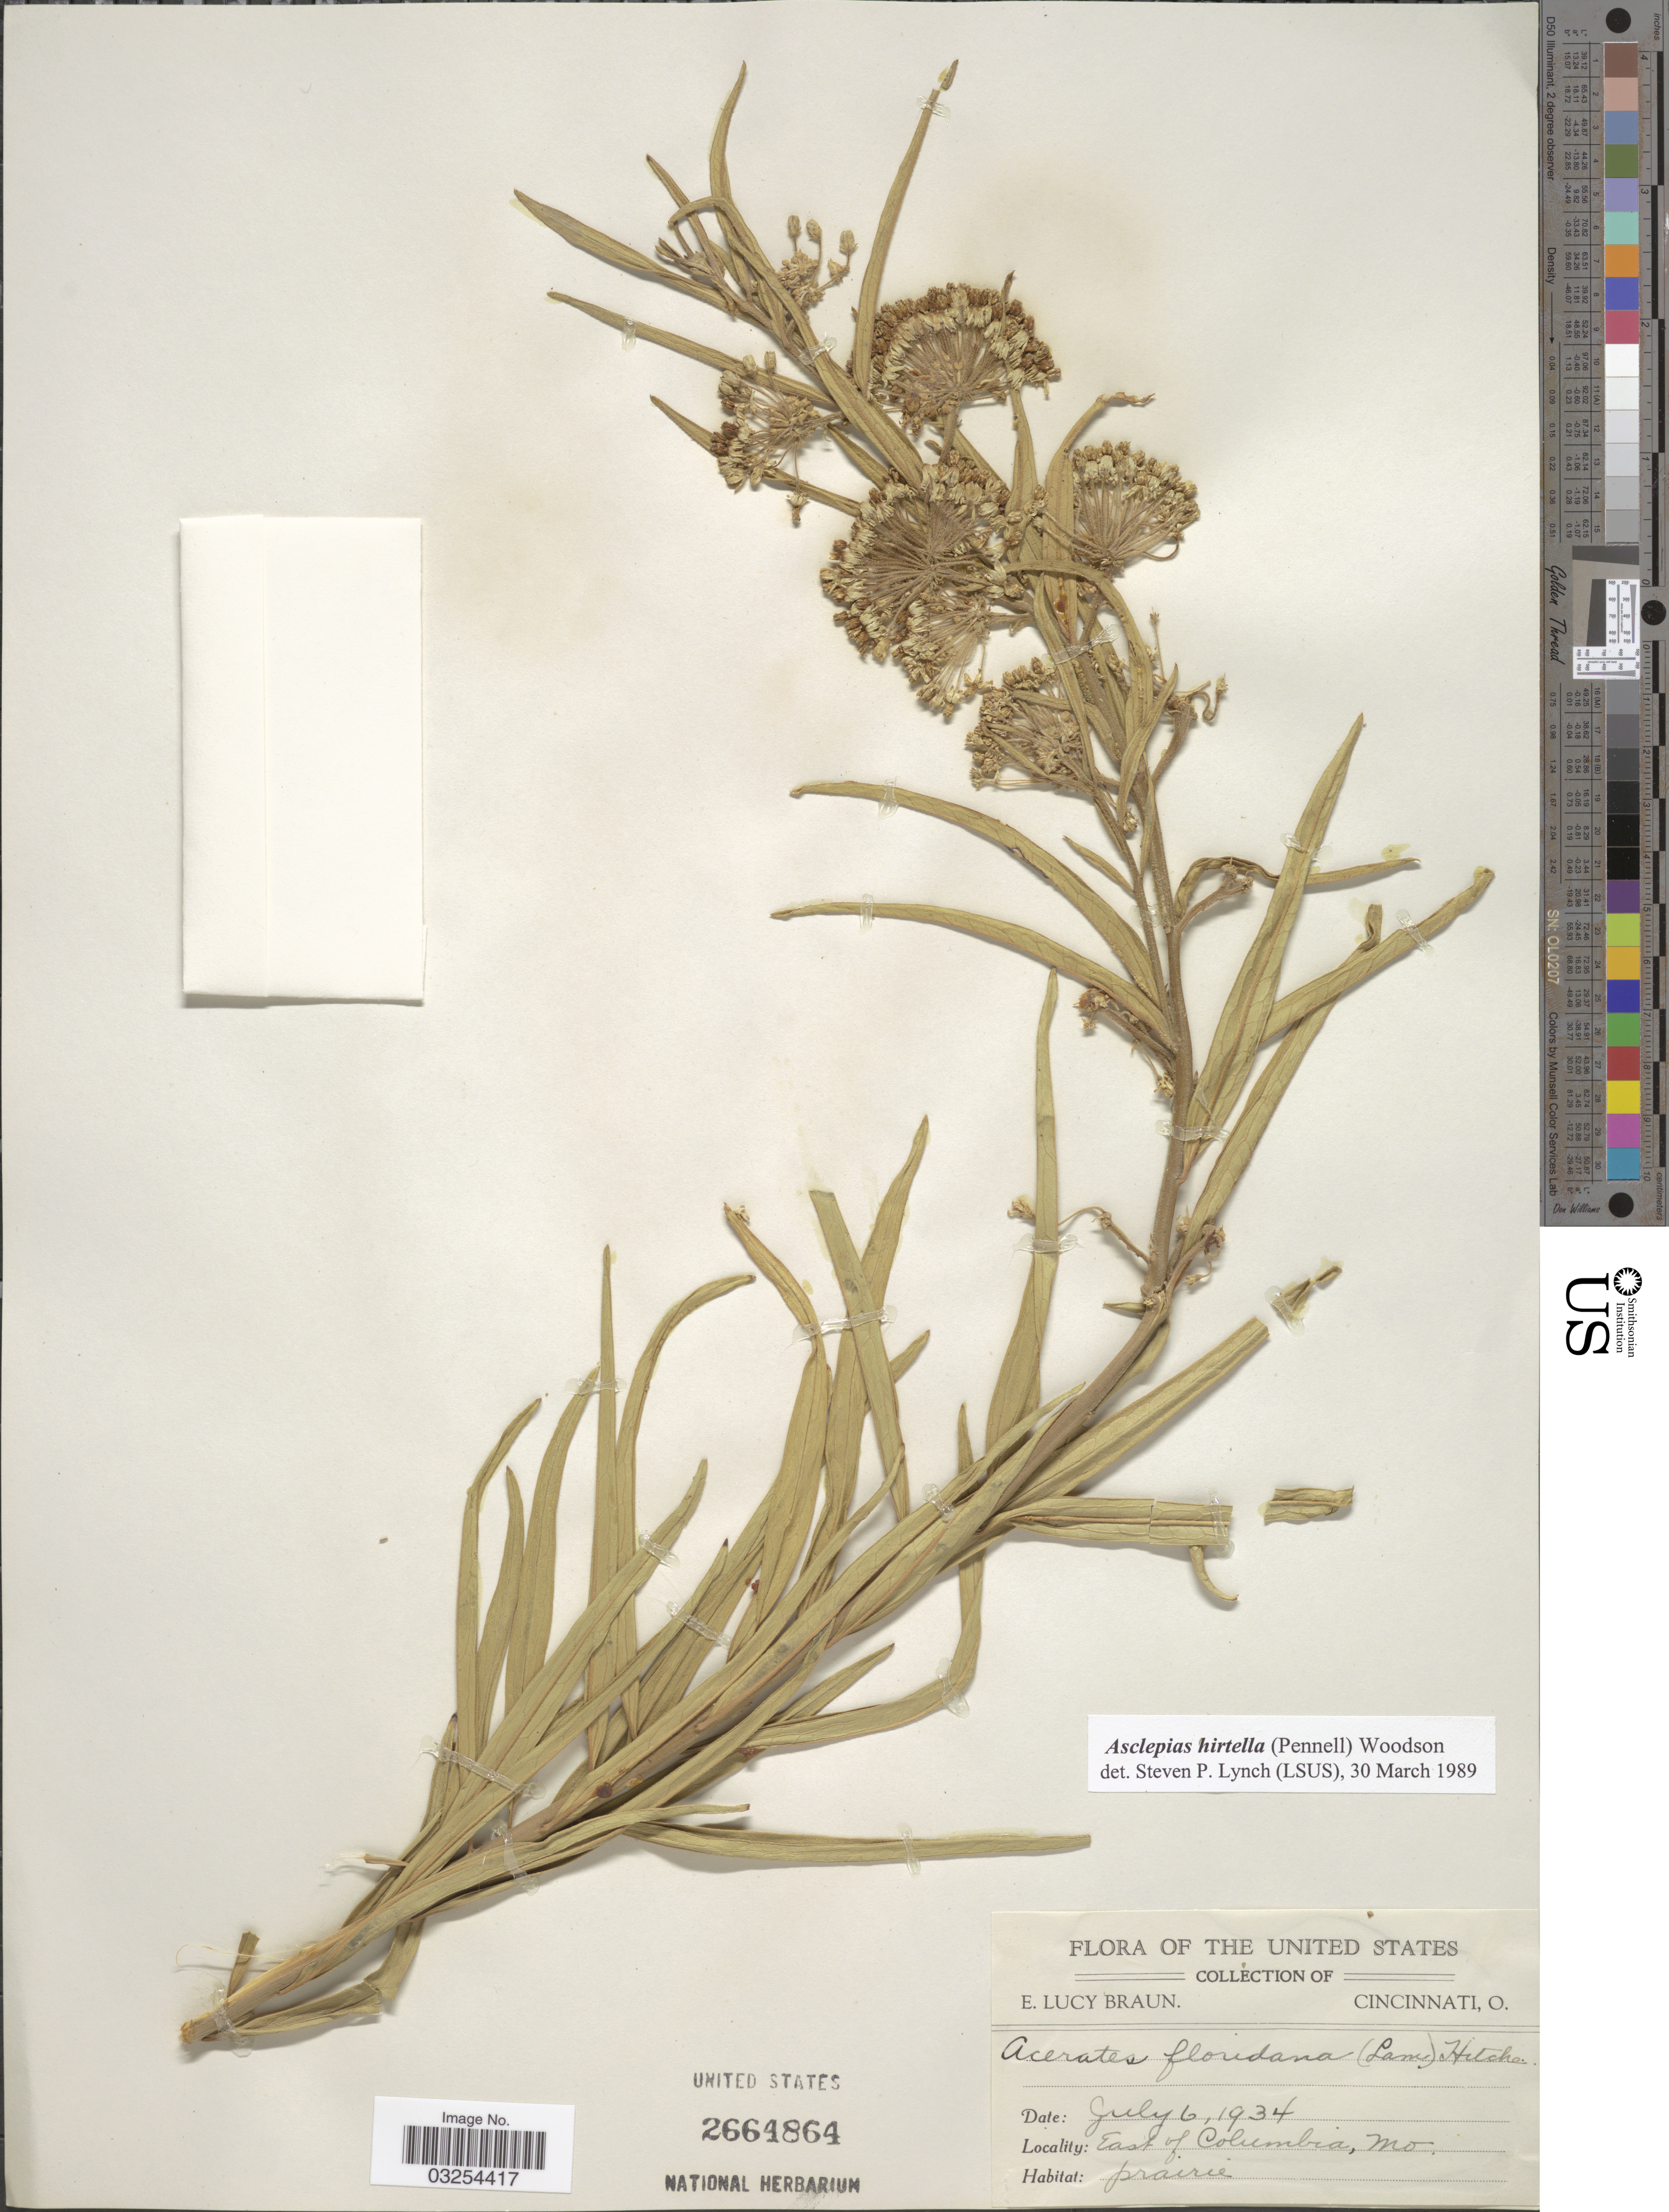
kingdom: Plantae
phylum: Tracheophyta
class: Magnoliopsida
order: Gentianales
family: Apocynaceae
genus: Asclepias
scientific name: Asclepias hirtella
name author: (Pennell) Woodson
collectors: E. Braun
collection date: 1934-07-06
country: United States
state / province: Missouri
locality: East of Columbia.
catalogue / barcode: US 2664864